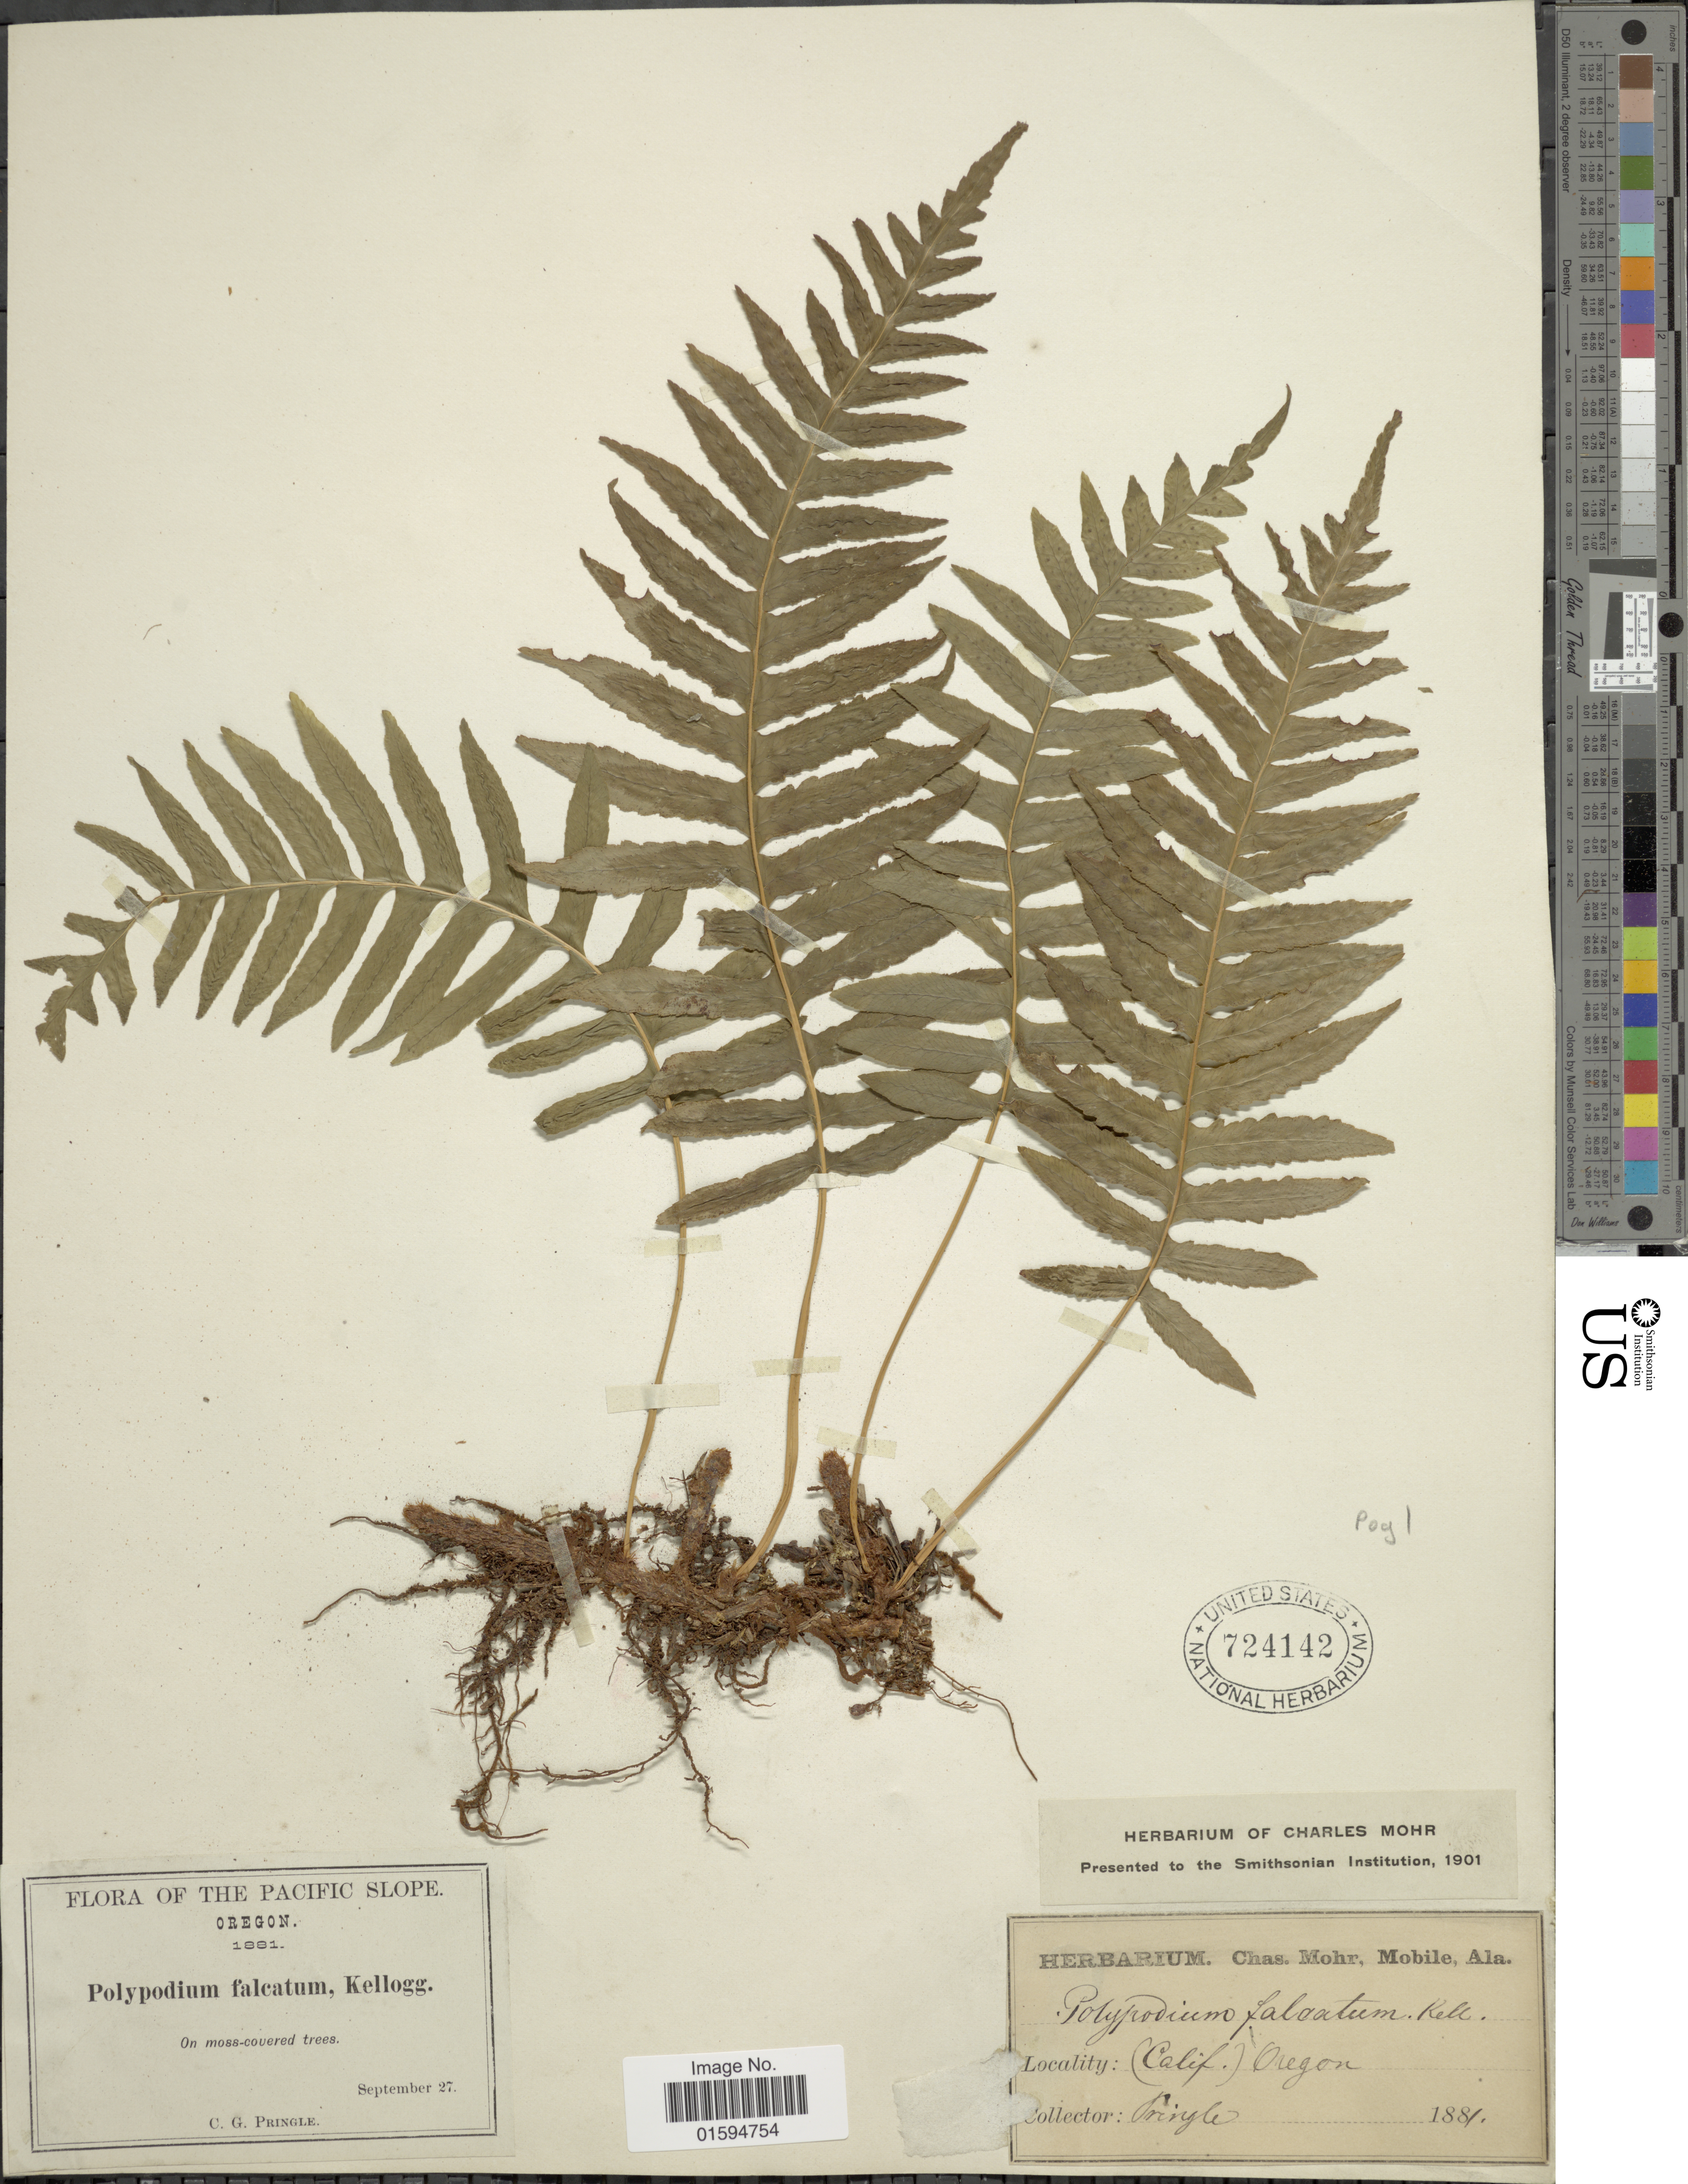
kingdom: Plantae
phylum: Tracheophyta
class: Polypodiopsida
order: Polypodiales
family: Polypodiaceae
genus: Polypodium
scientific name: Polypodium glycyrrhiza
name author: D.C. Eaton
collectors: C. G. Pringle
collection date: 1881-09-27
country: United States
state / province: Oregon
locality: The Pacific slope, On moss-coverd tress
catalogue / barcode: US 724142